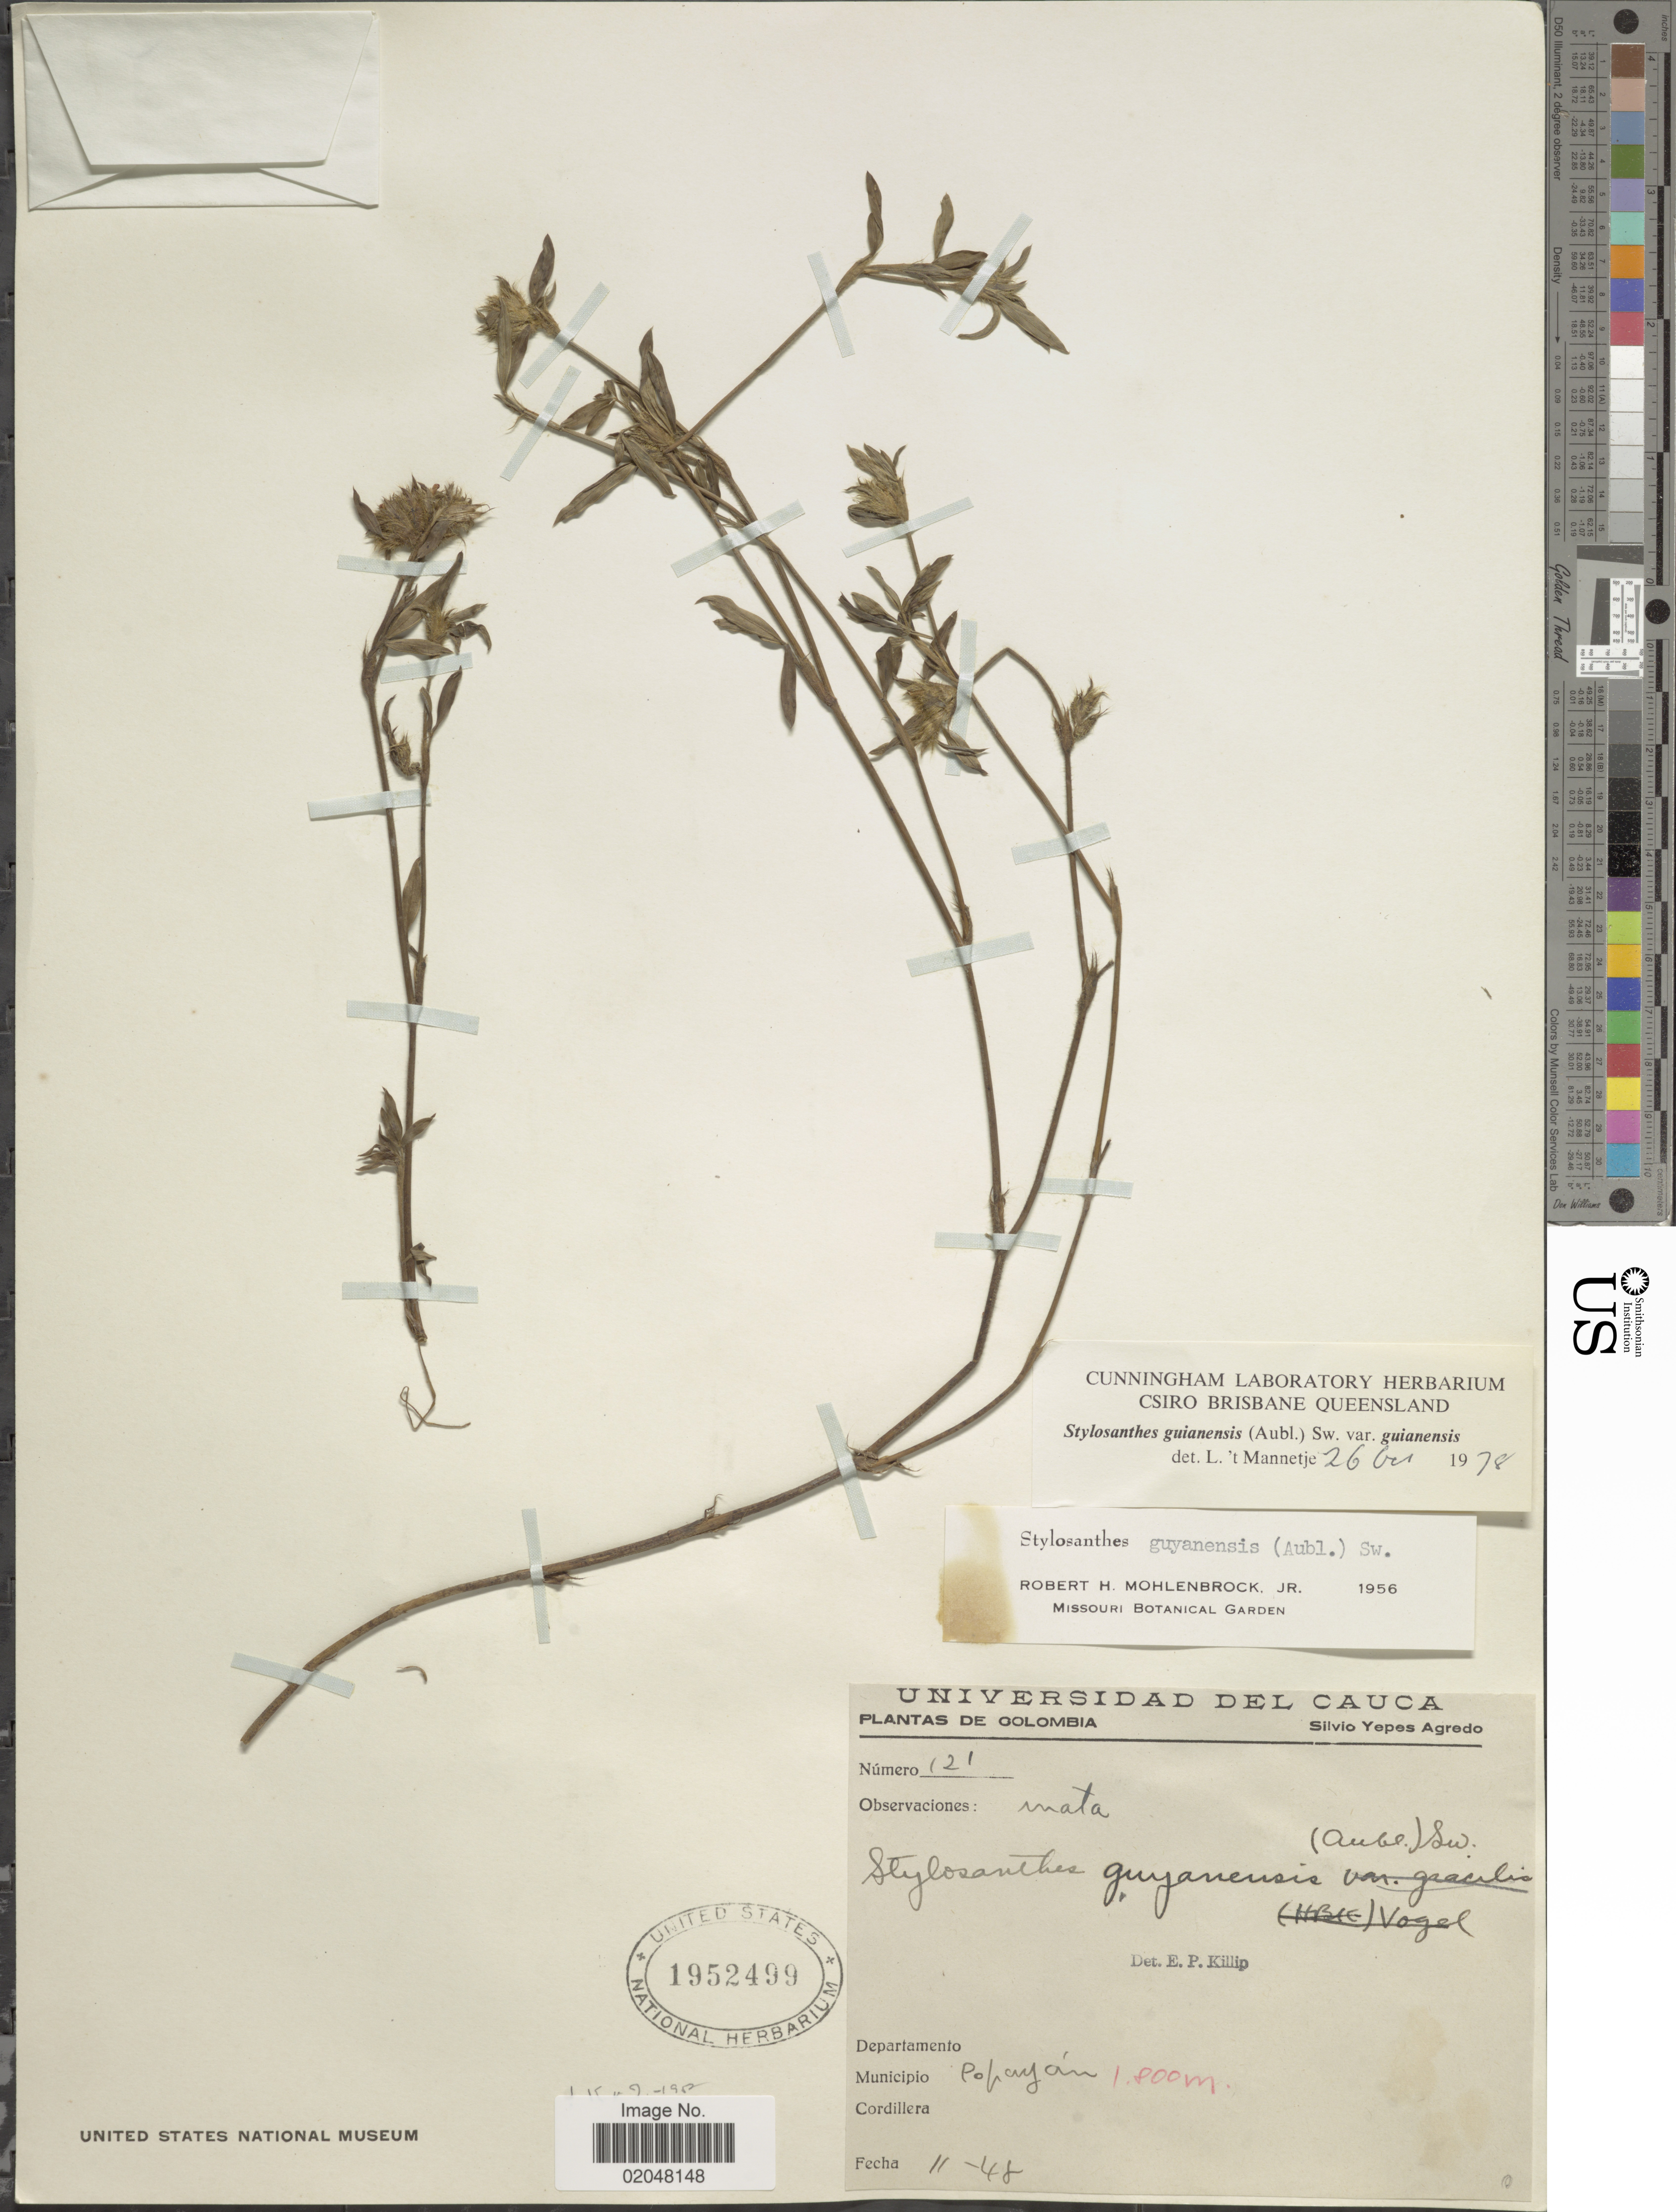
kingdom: Plantae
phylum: Tracheophyta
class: Magnoliopsida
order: Fabales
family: Fabaceae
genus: Stylosanthes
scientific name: Stylosanthes guianensis var. guianensis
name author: (Aubl.) Sw.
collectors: S. Yepes-Agredo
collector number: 121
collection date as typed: Transcribed d/m/y: /2/48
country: Colombia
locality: Municipio Popayan.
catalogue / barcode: US 1952499